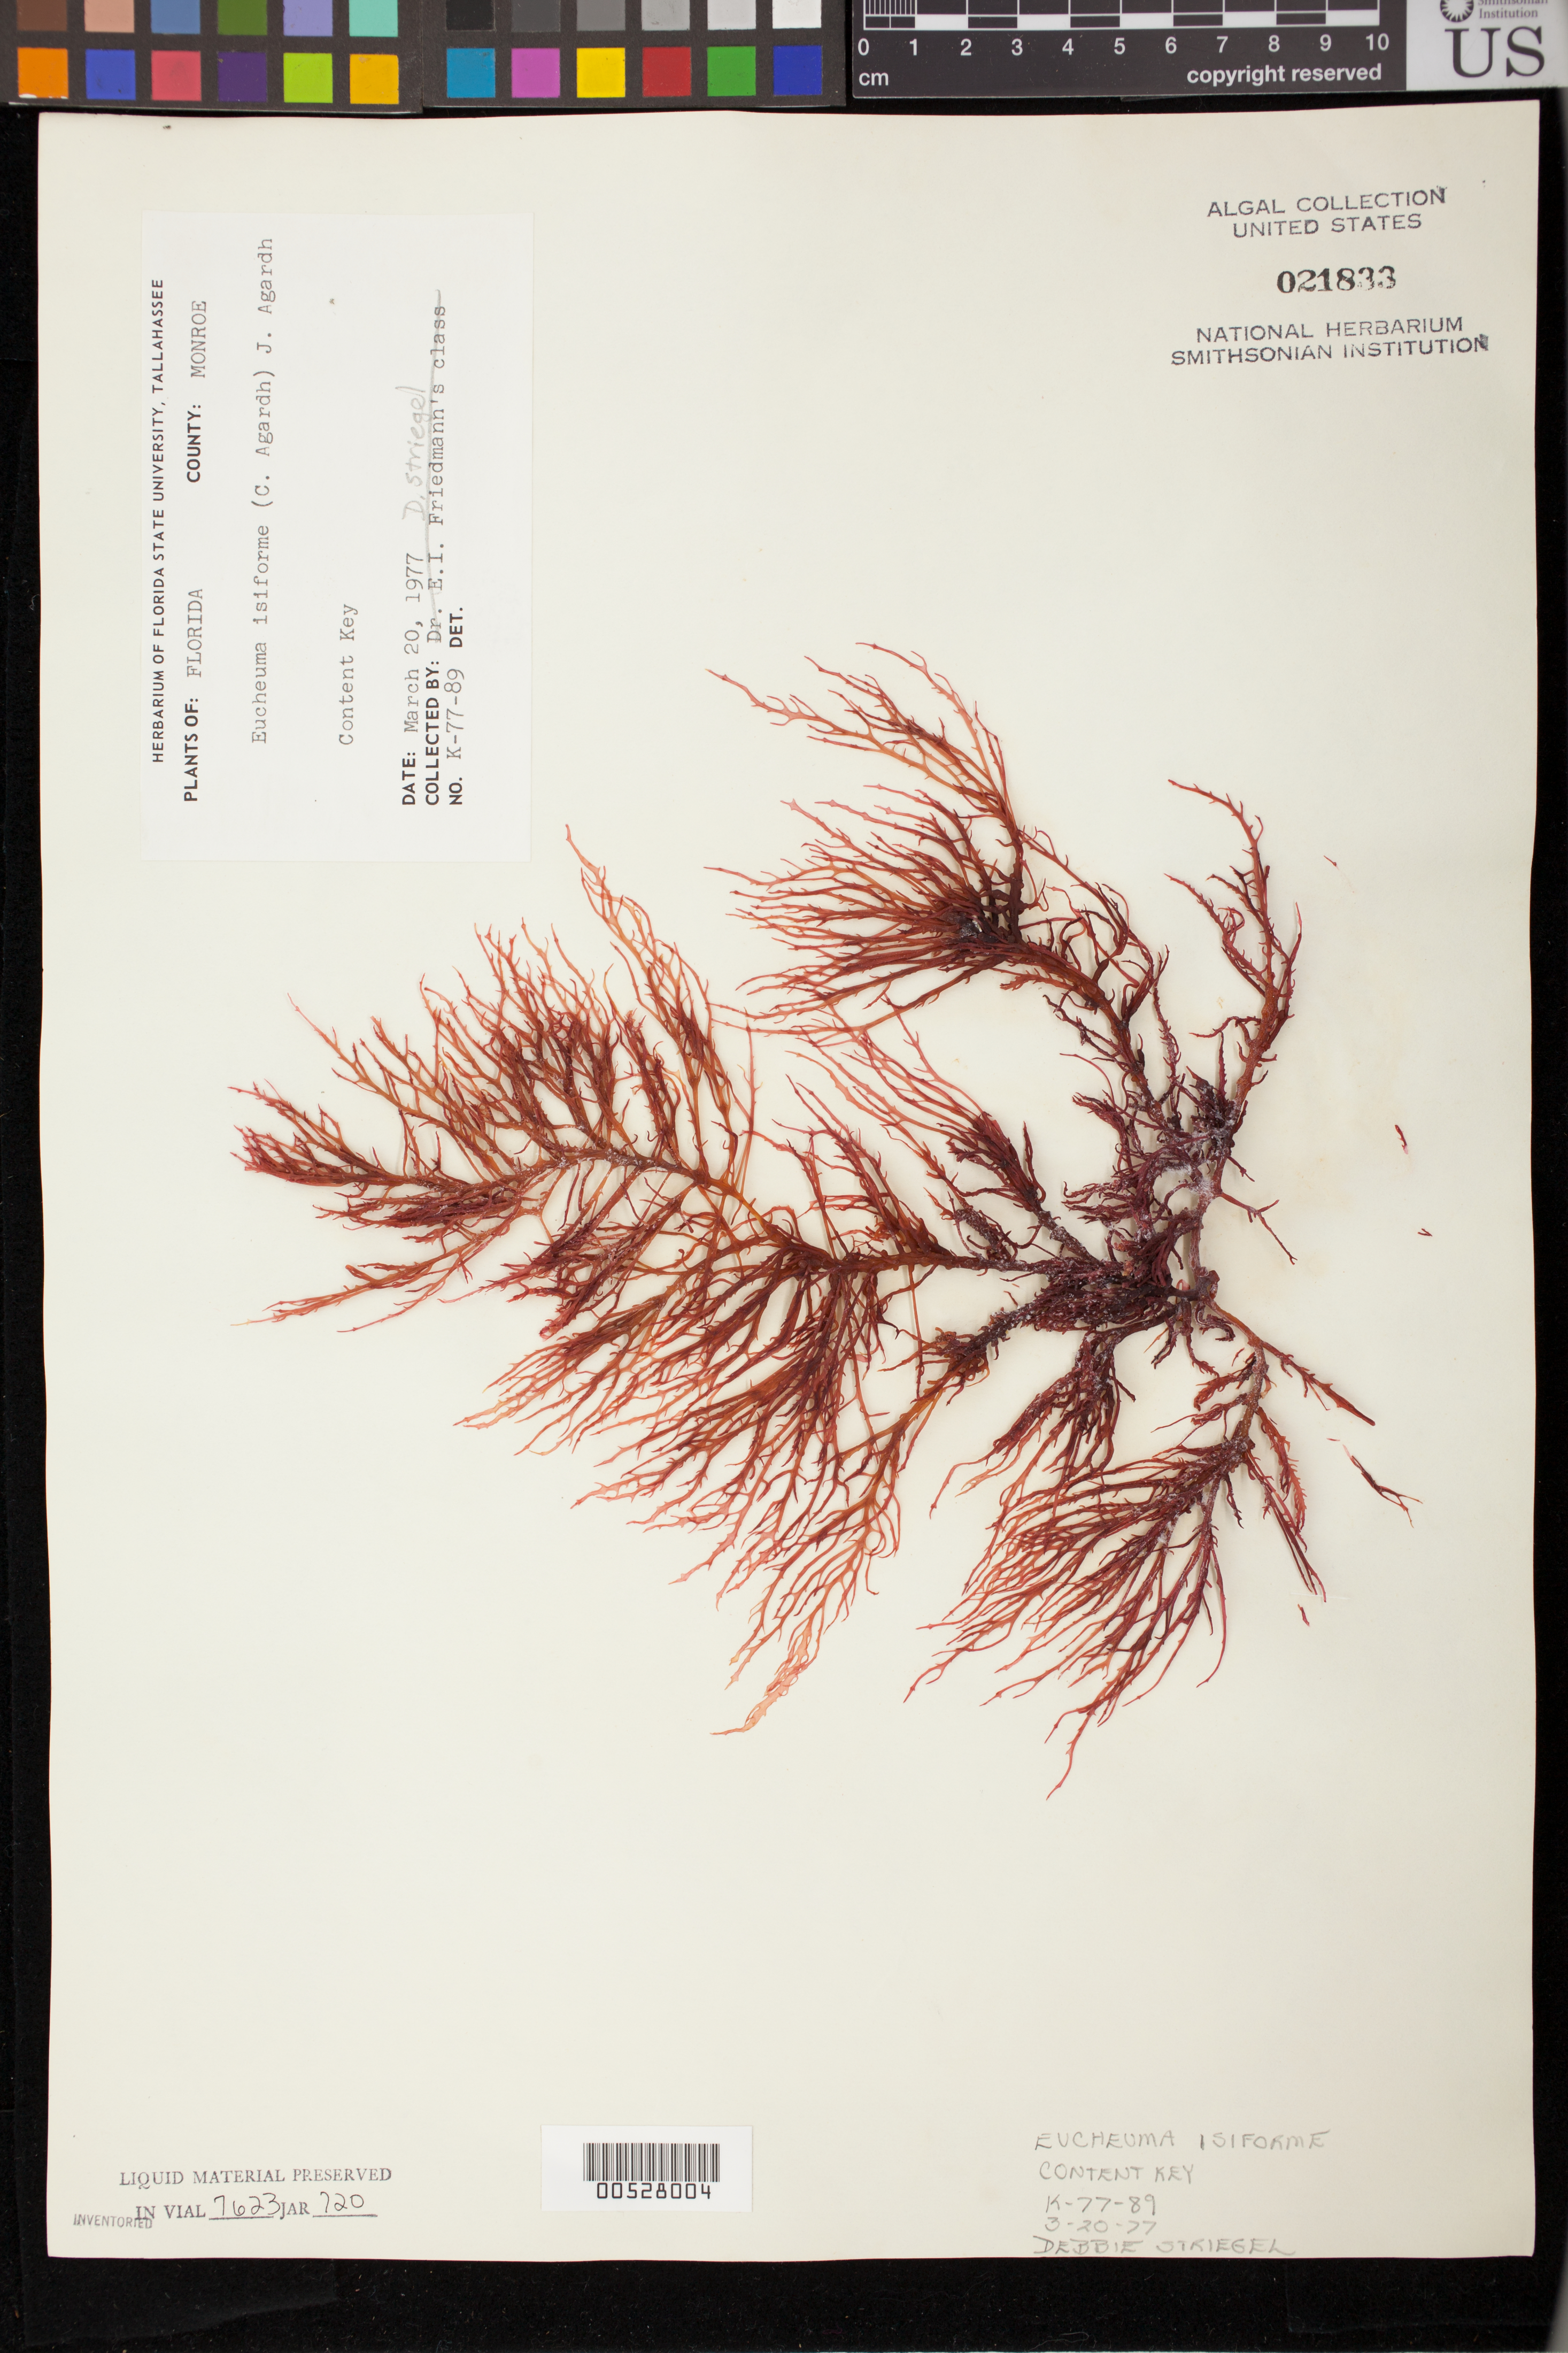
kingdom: Plantae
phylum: Rhodophyta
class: Florideophyceae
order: Gigartinales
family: Solieriaceae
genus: Eucheumatopsis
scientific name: Eucheumatopsis isiformis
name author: (C. Agardh) M.L. Núñez-Resendiz et al.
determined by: Algae name updating Project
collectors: D. Striegel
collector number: K-77-89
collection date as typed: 20 Mar 1977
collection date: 1977-03-20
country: United States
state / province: Florida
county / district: Monroe County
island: Content Keys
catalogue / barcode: US 21833